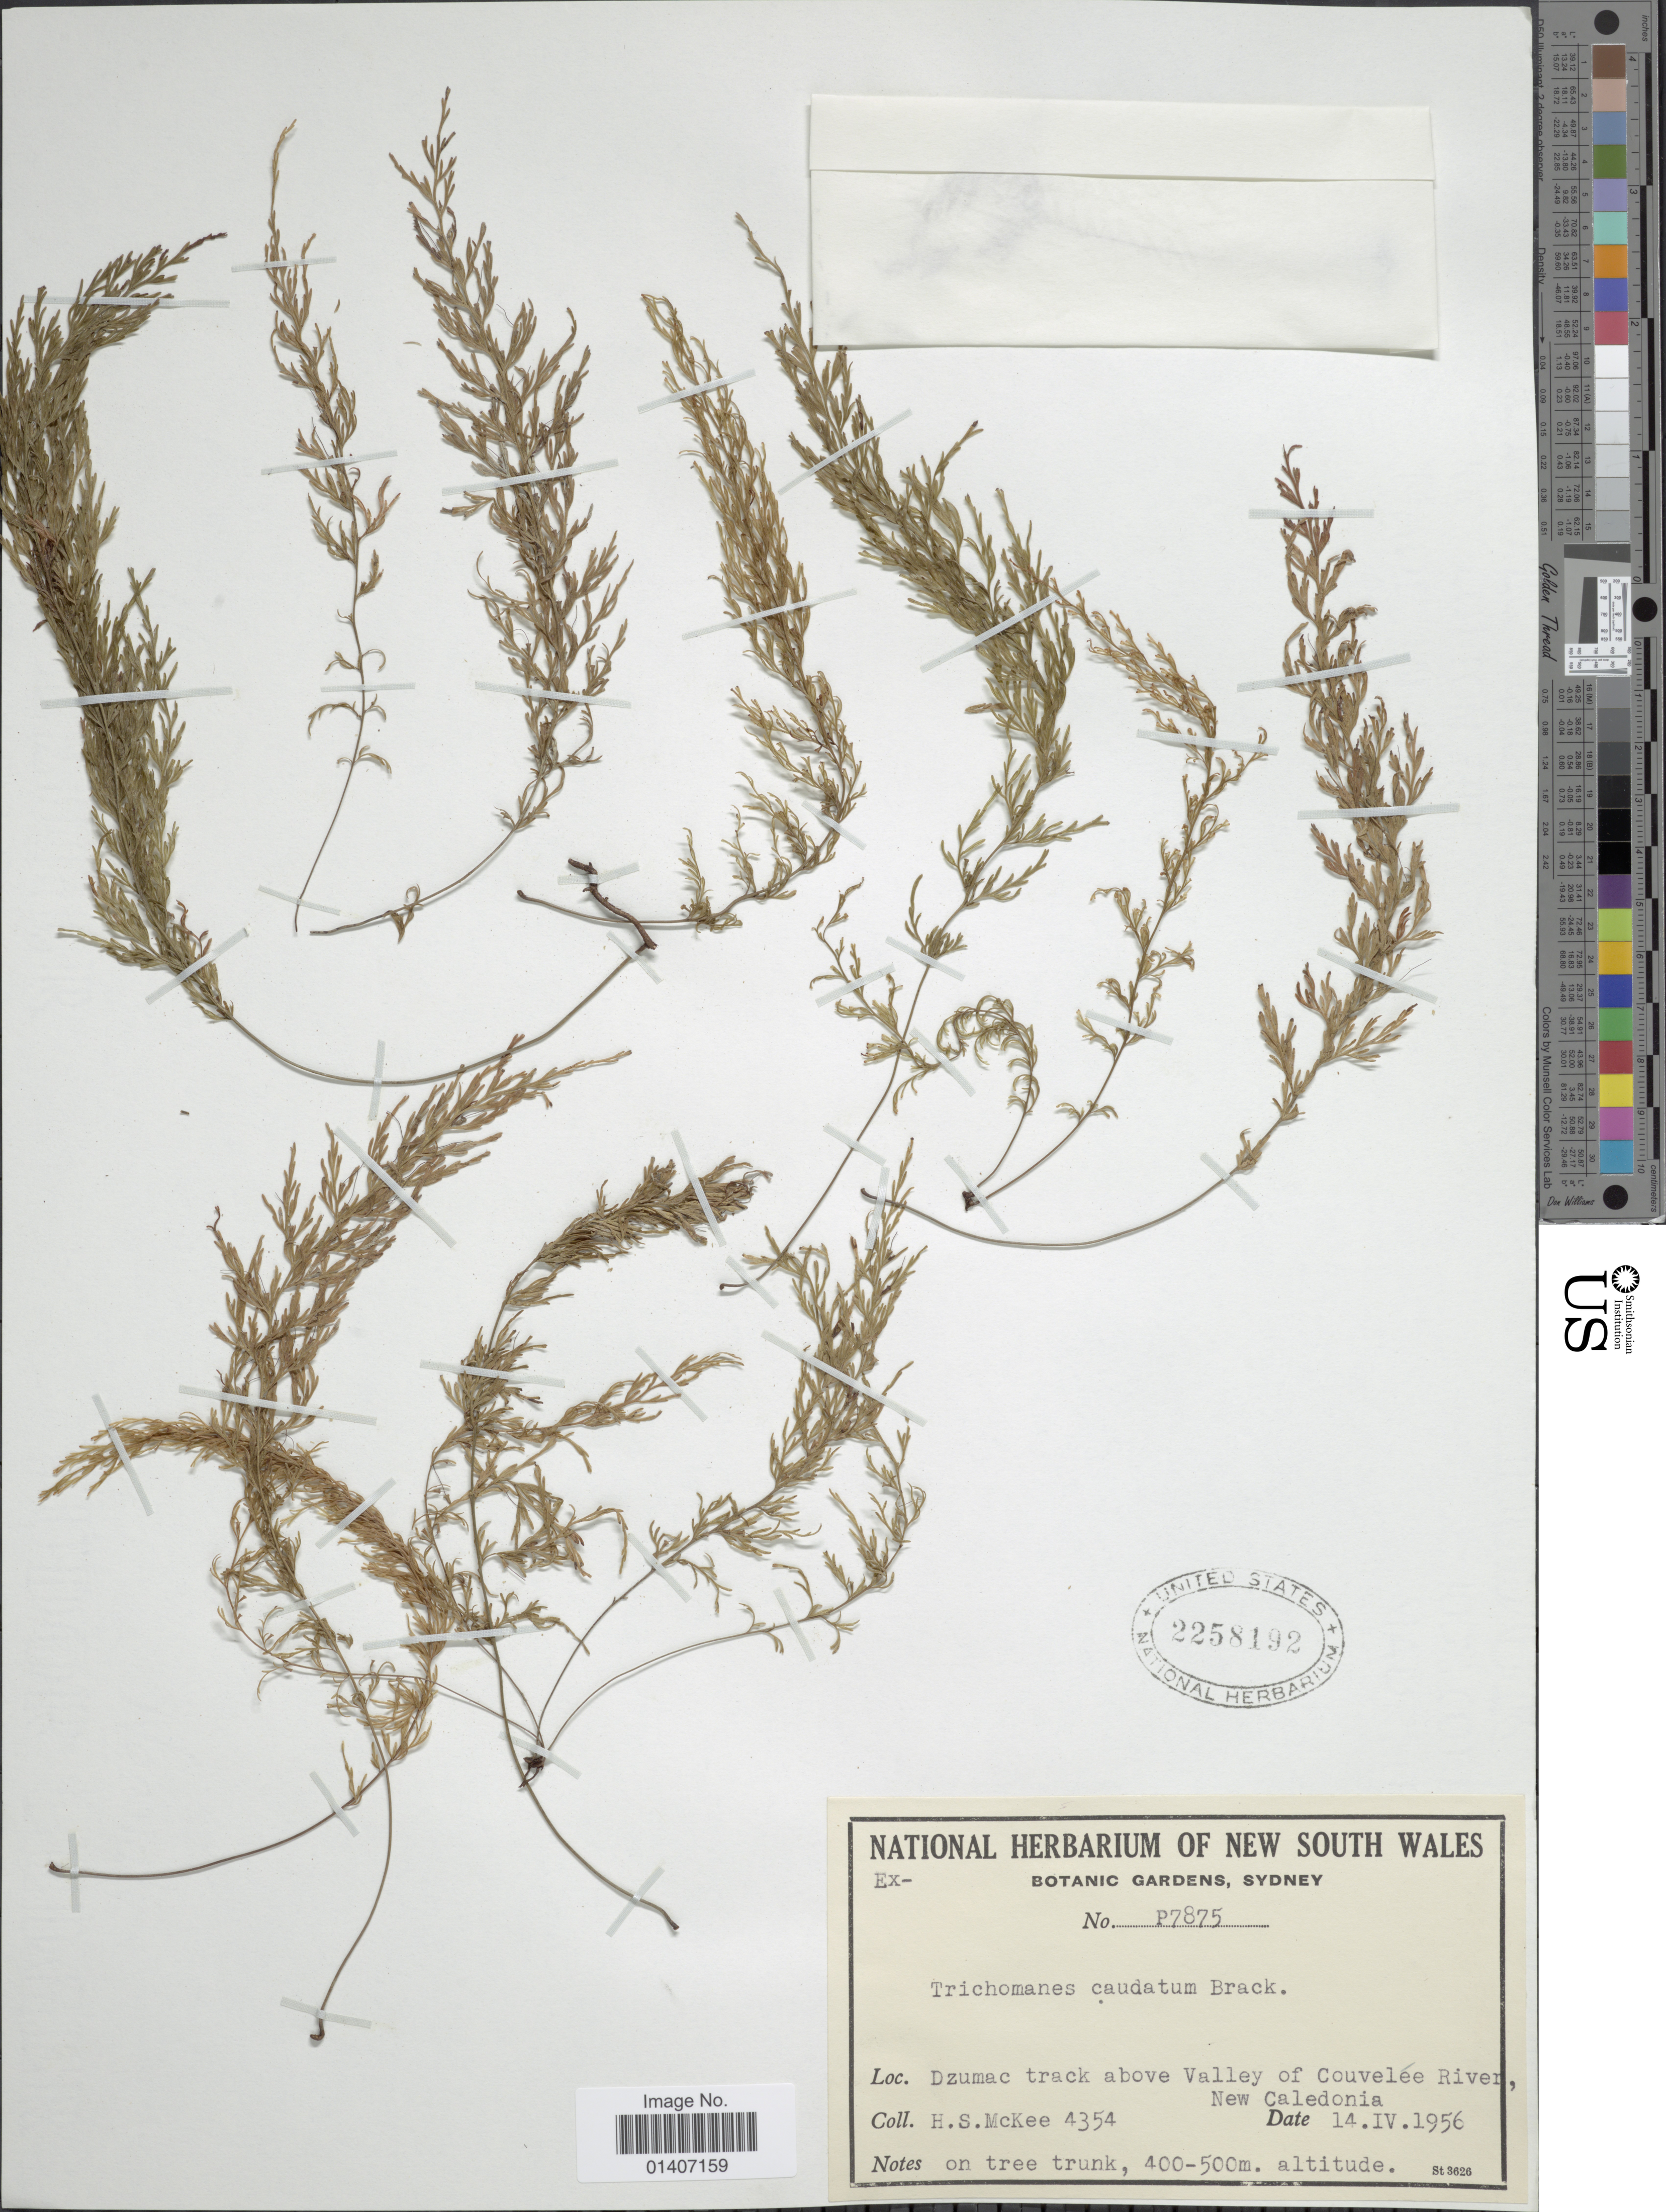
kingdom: Plantae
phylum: Tracheophyta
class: Polypodiopsida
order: Hymenophyllales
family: Hymenophyllaceae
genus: Abrodictyum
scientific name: Abrodictyum caudatum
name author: (Brack.) Ebihara & K. Iwats.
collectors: H. S. McKee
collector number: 4354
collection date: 1956-04-14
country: New Caledonia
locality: Dzumac track above Valley of Couvelee River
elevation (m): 400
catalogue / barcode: US 2258192